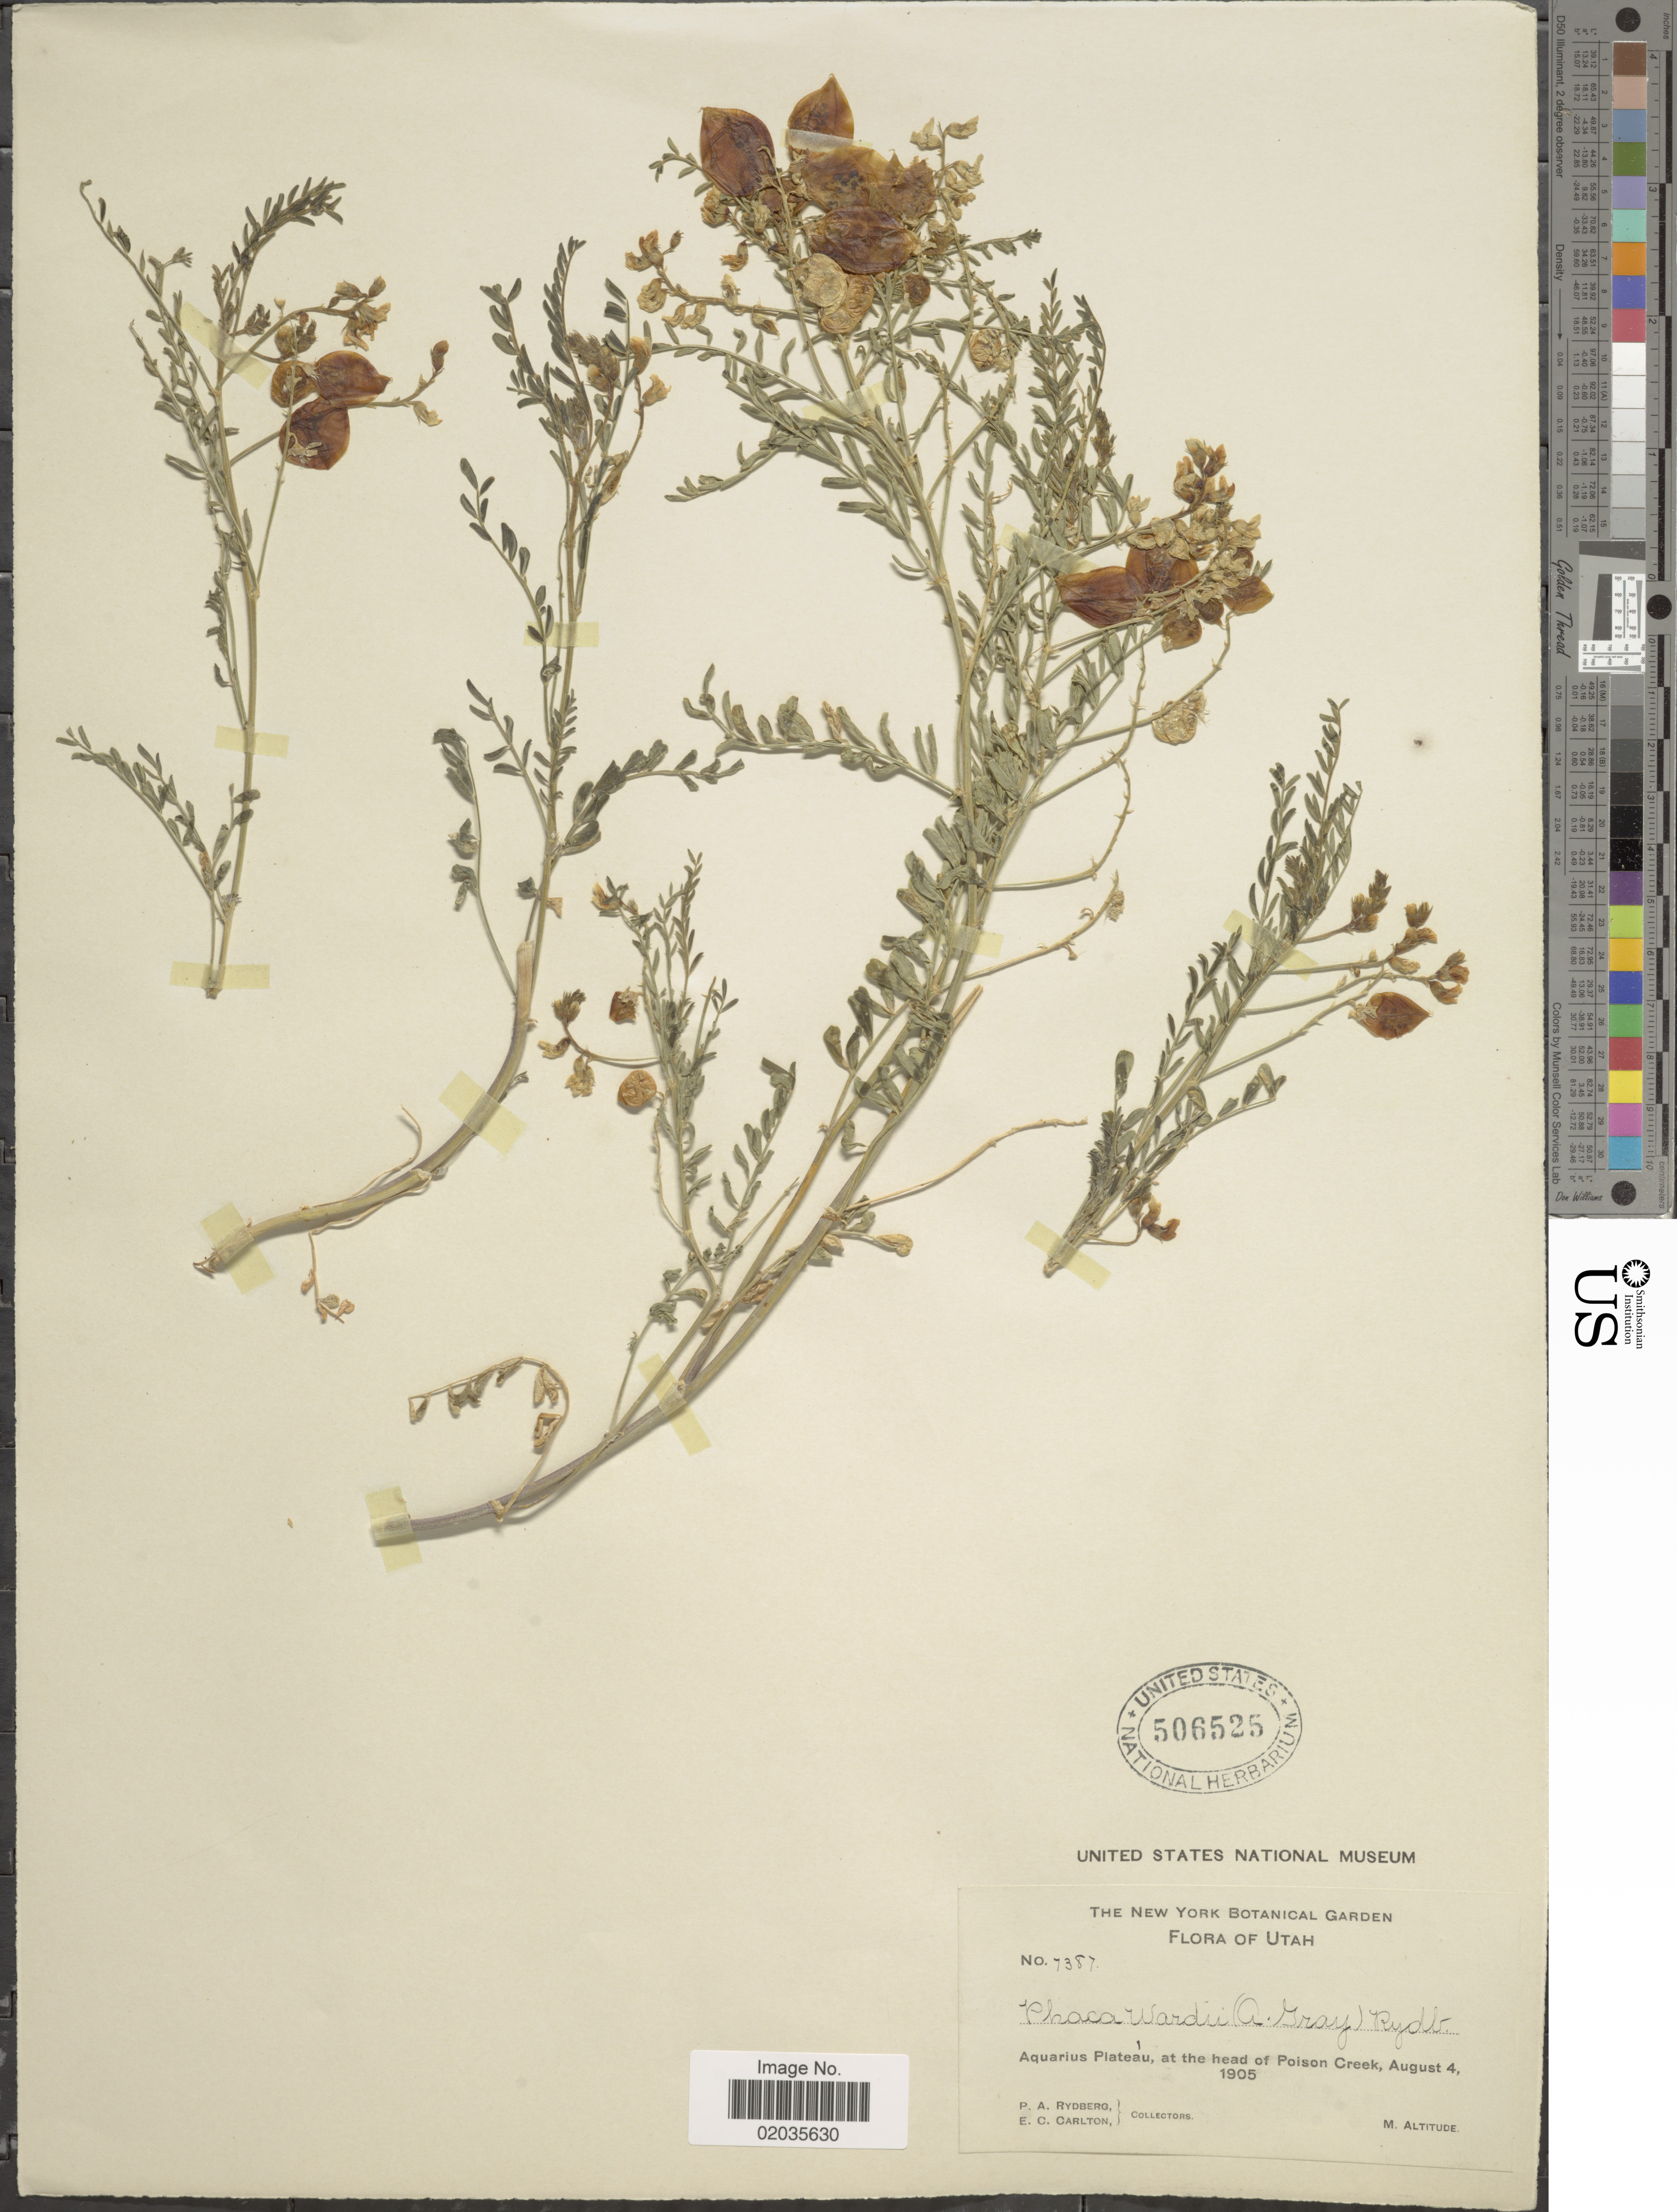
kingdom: Plantae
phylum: Tracheophyta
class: Magnoliopsida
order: Fabales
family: Fabaceae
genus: Astragalus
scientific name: Astragalus wardii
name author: A. Gray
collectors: P. A. Rydberg & E. Carlton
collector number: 7387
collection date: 1905-08-04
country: United States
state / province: Utah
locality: Aquarius Plateau, at the head of Poison Creek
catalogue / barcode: US 506525